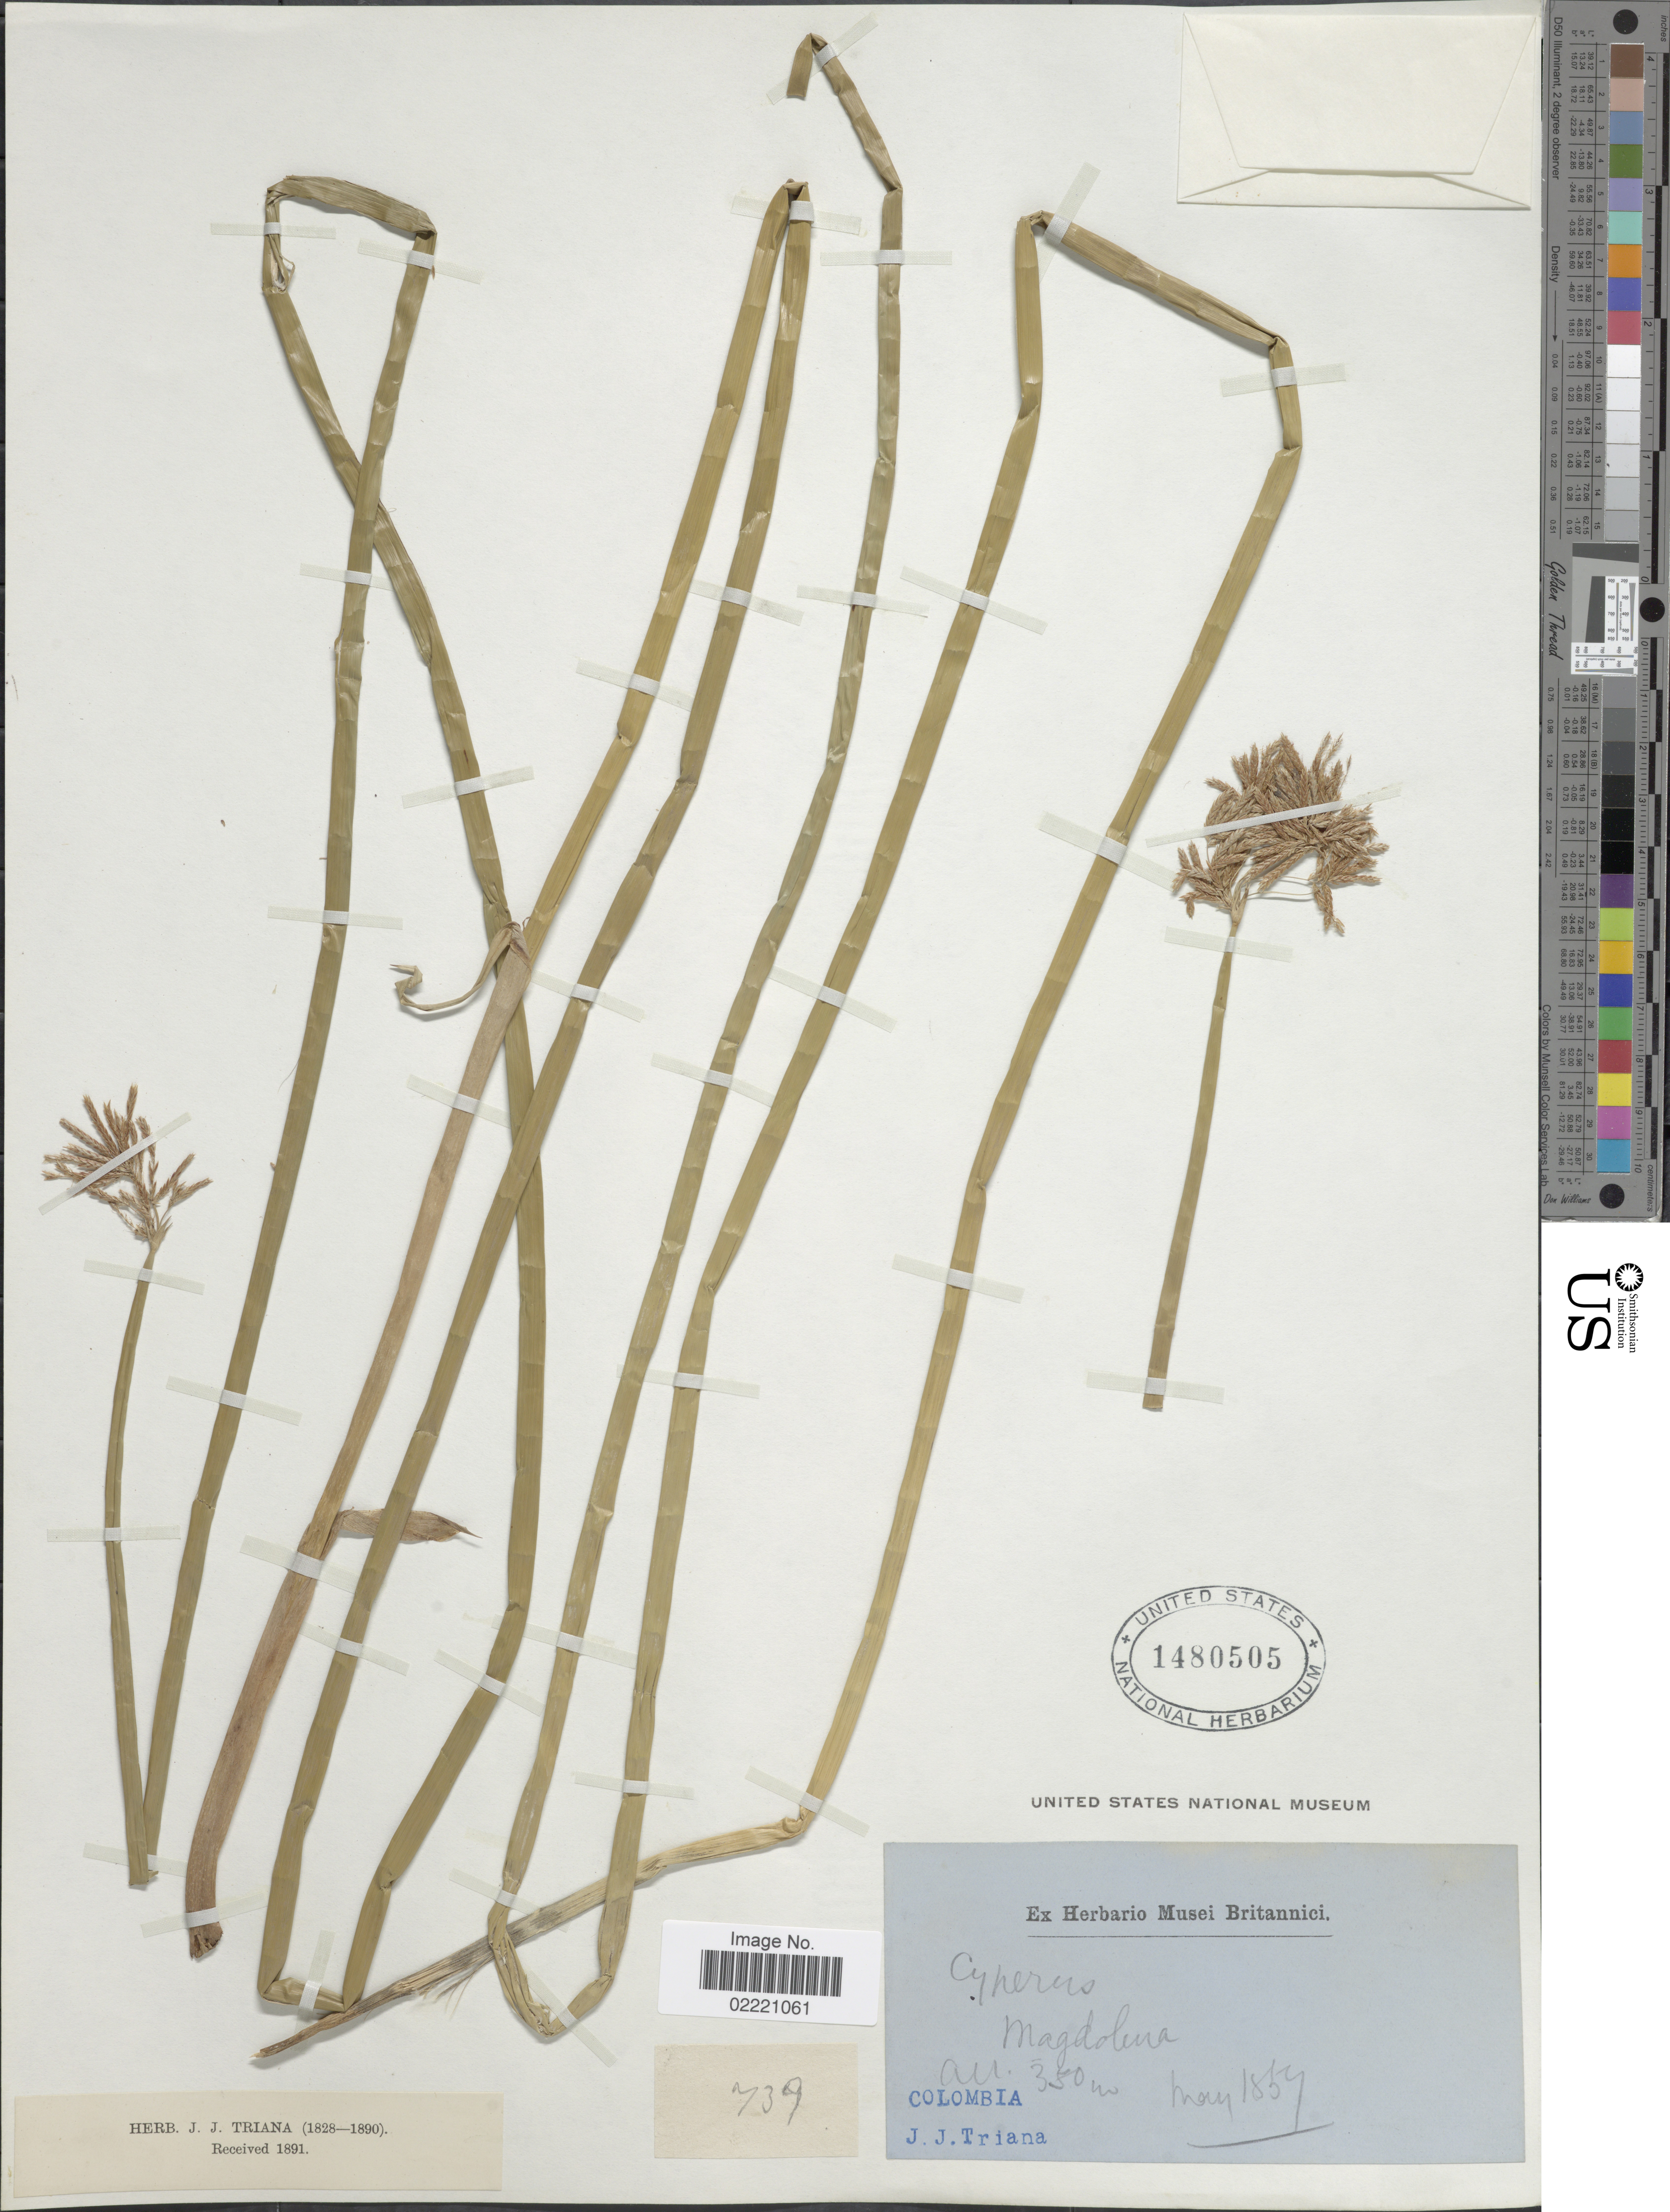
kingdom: Plantae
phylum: Tracheophyta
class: Liliopsida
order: Poales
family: Cyperaceae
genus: Cyperus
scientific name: Cyperus articulatus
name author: L.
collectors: J. J. Triana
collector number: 739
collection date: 1859-05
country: Colombia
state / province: Magdalena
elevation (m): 350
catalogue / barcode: US 1480505